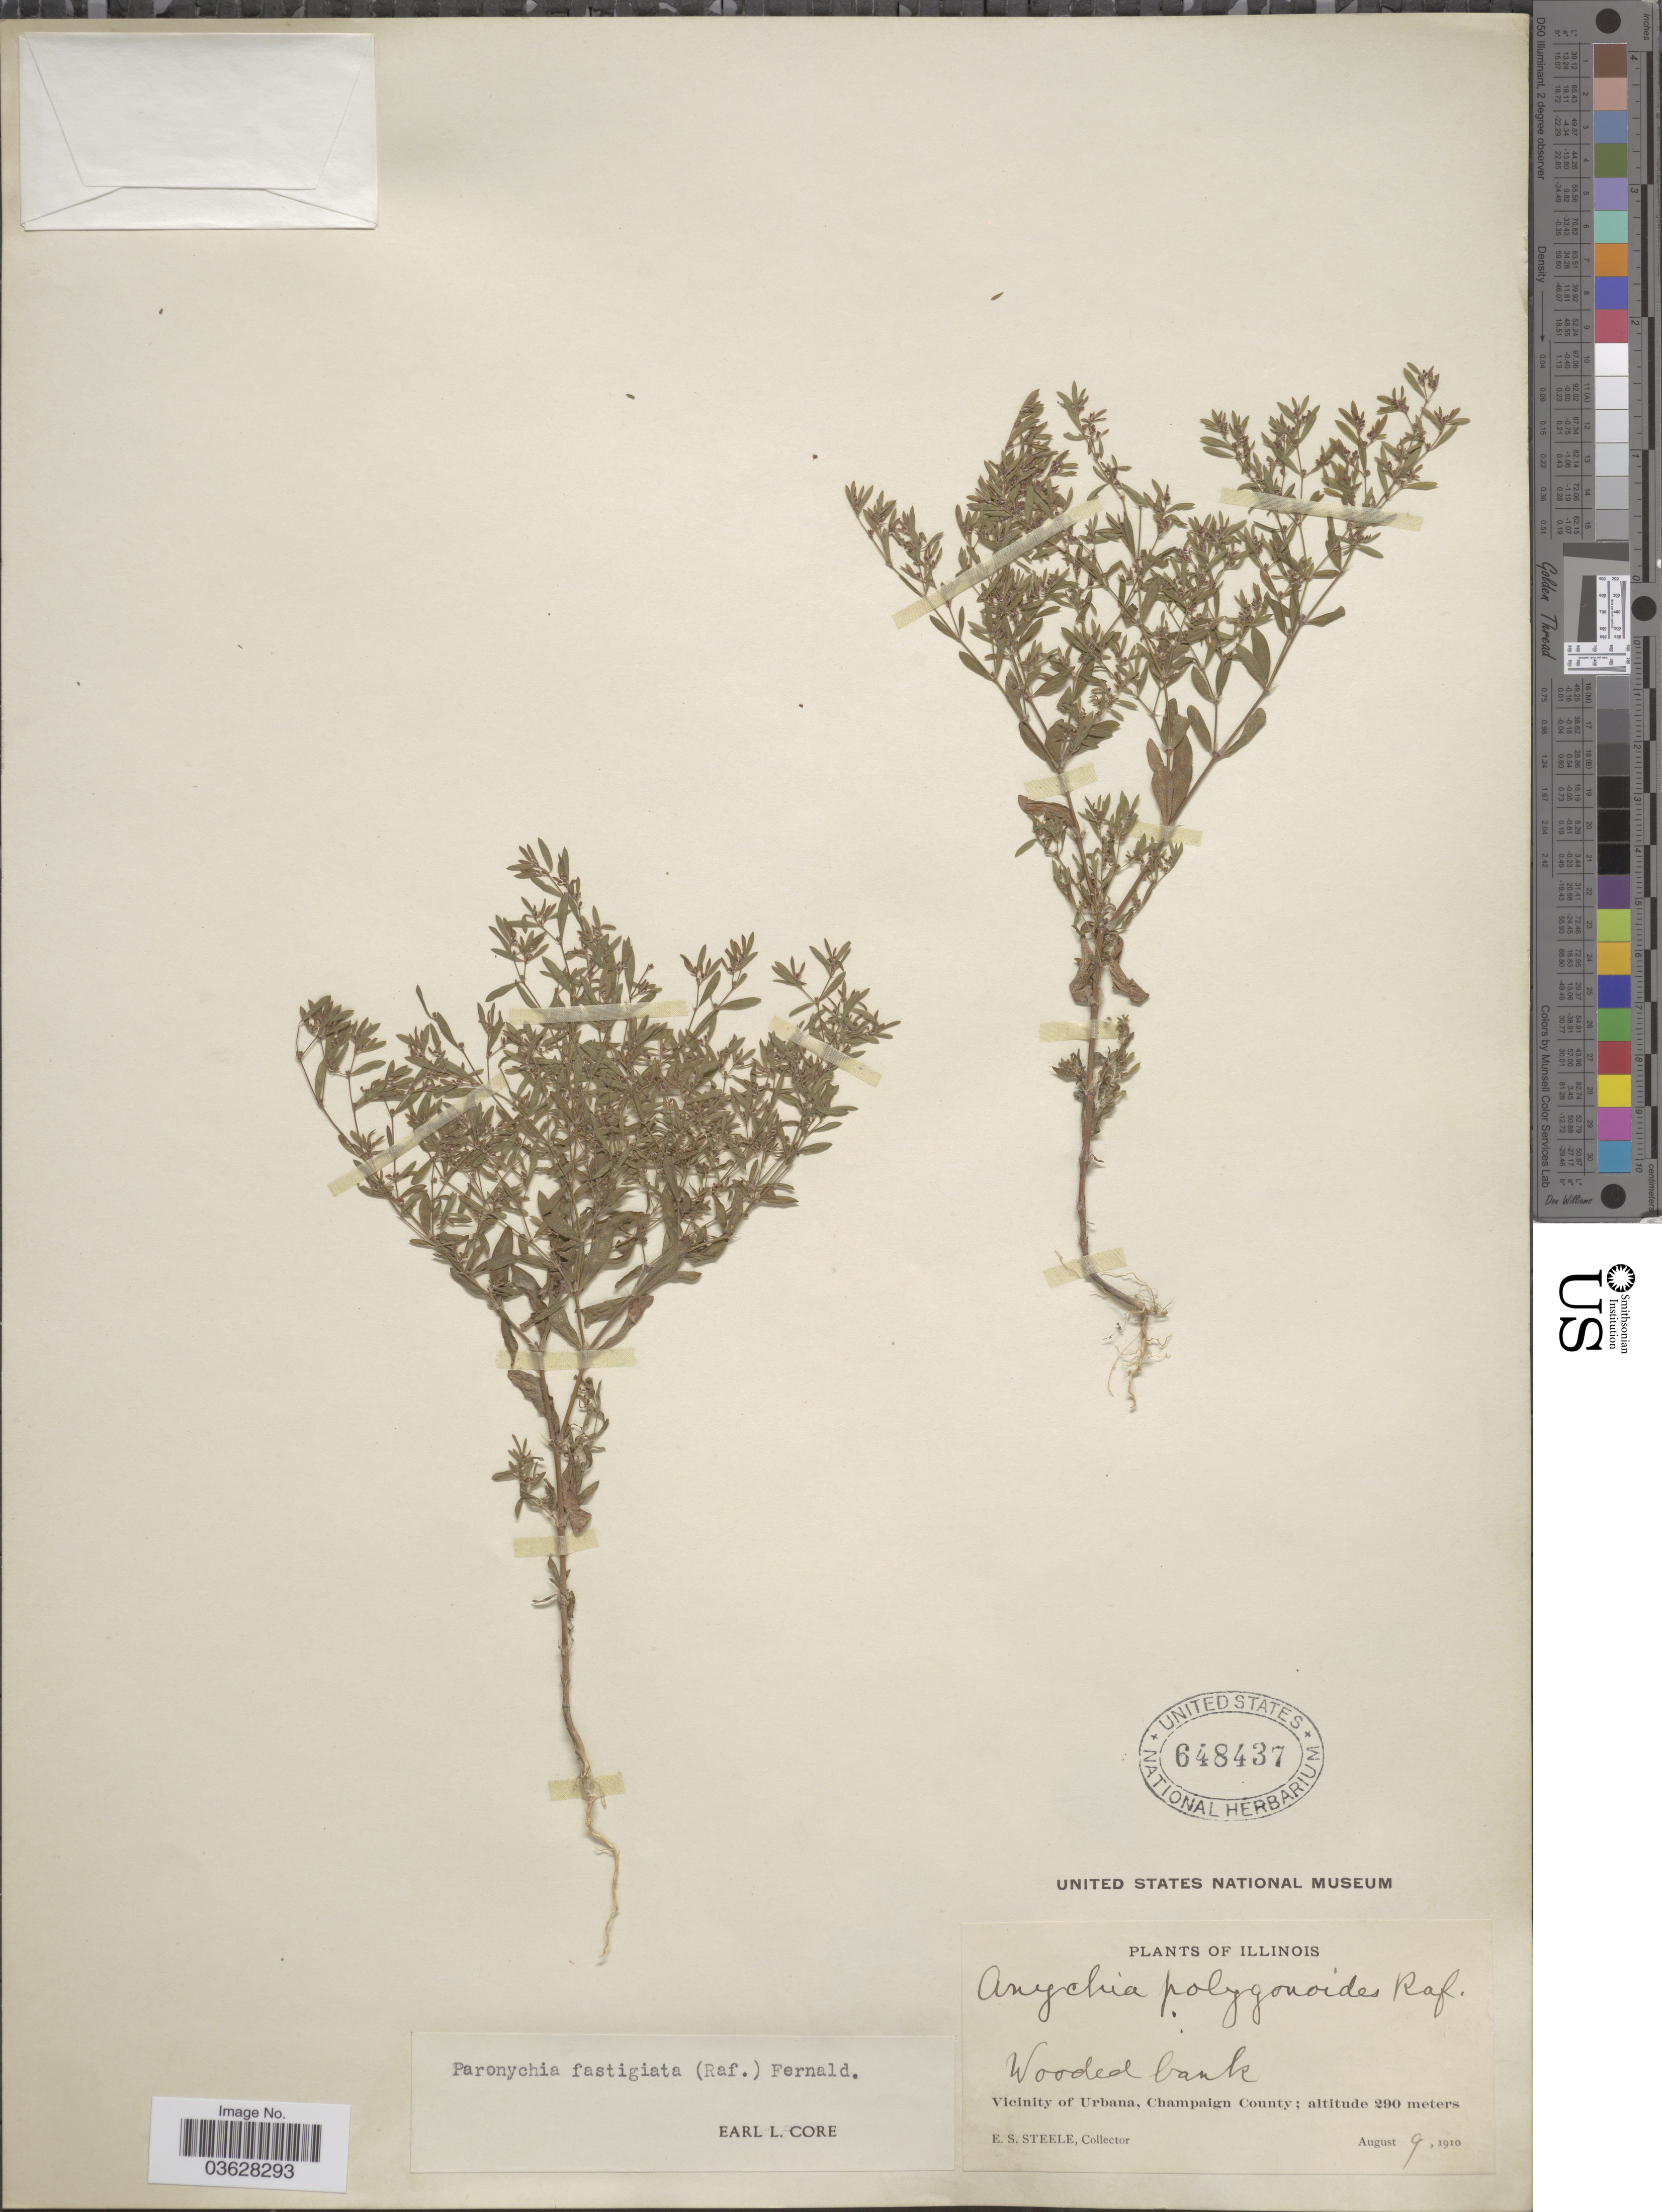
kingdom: Plantae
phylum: Tracheophyta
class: Magnoliopsida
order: Caryophyllales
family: Caryophyllaceae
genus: Paronychia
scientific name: Paronychia fastigiata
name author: (Raf.) Fernald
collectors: E. Steele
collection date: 1910-08-09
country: United States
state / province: Illinois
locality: Wooded bank, Vicinity of Urbana, Champaign County.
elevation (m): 290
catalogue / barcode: US 648437